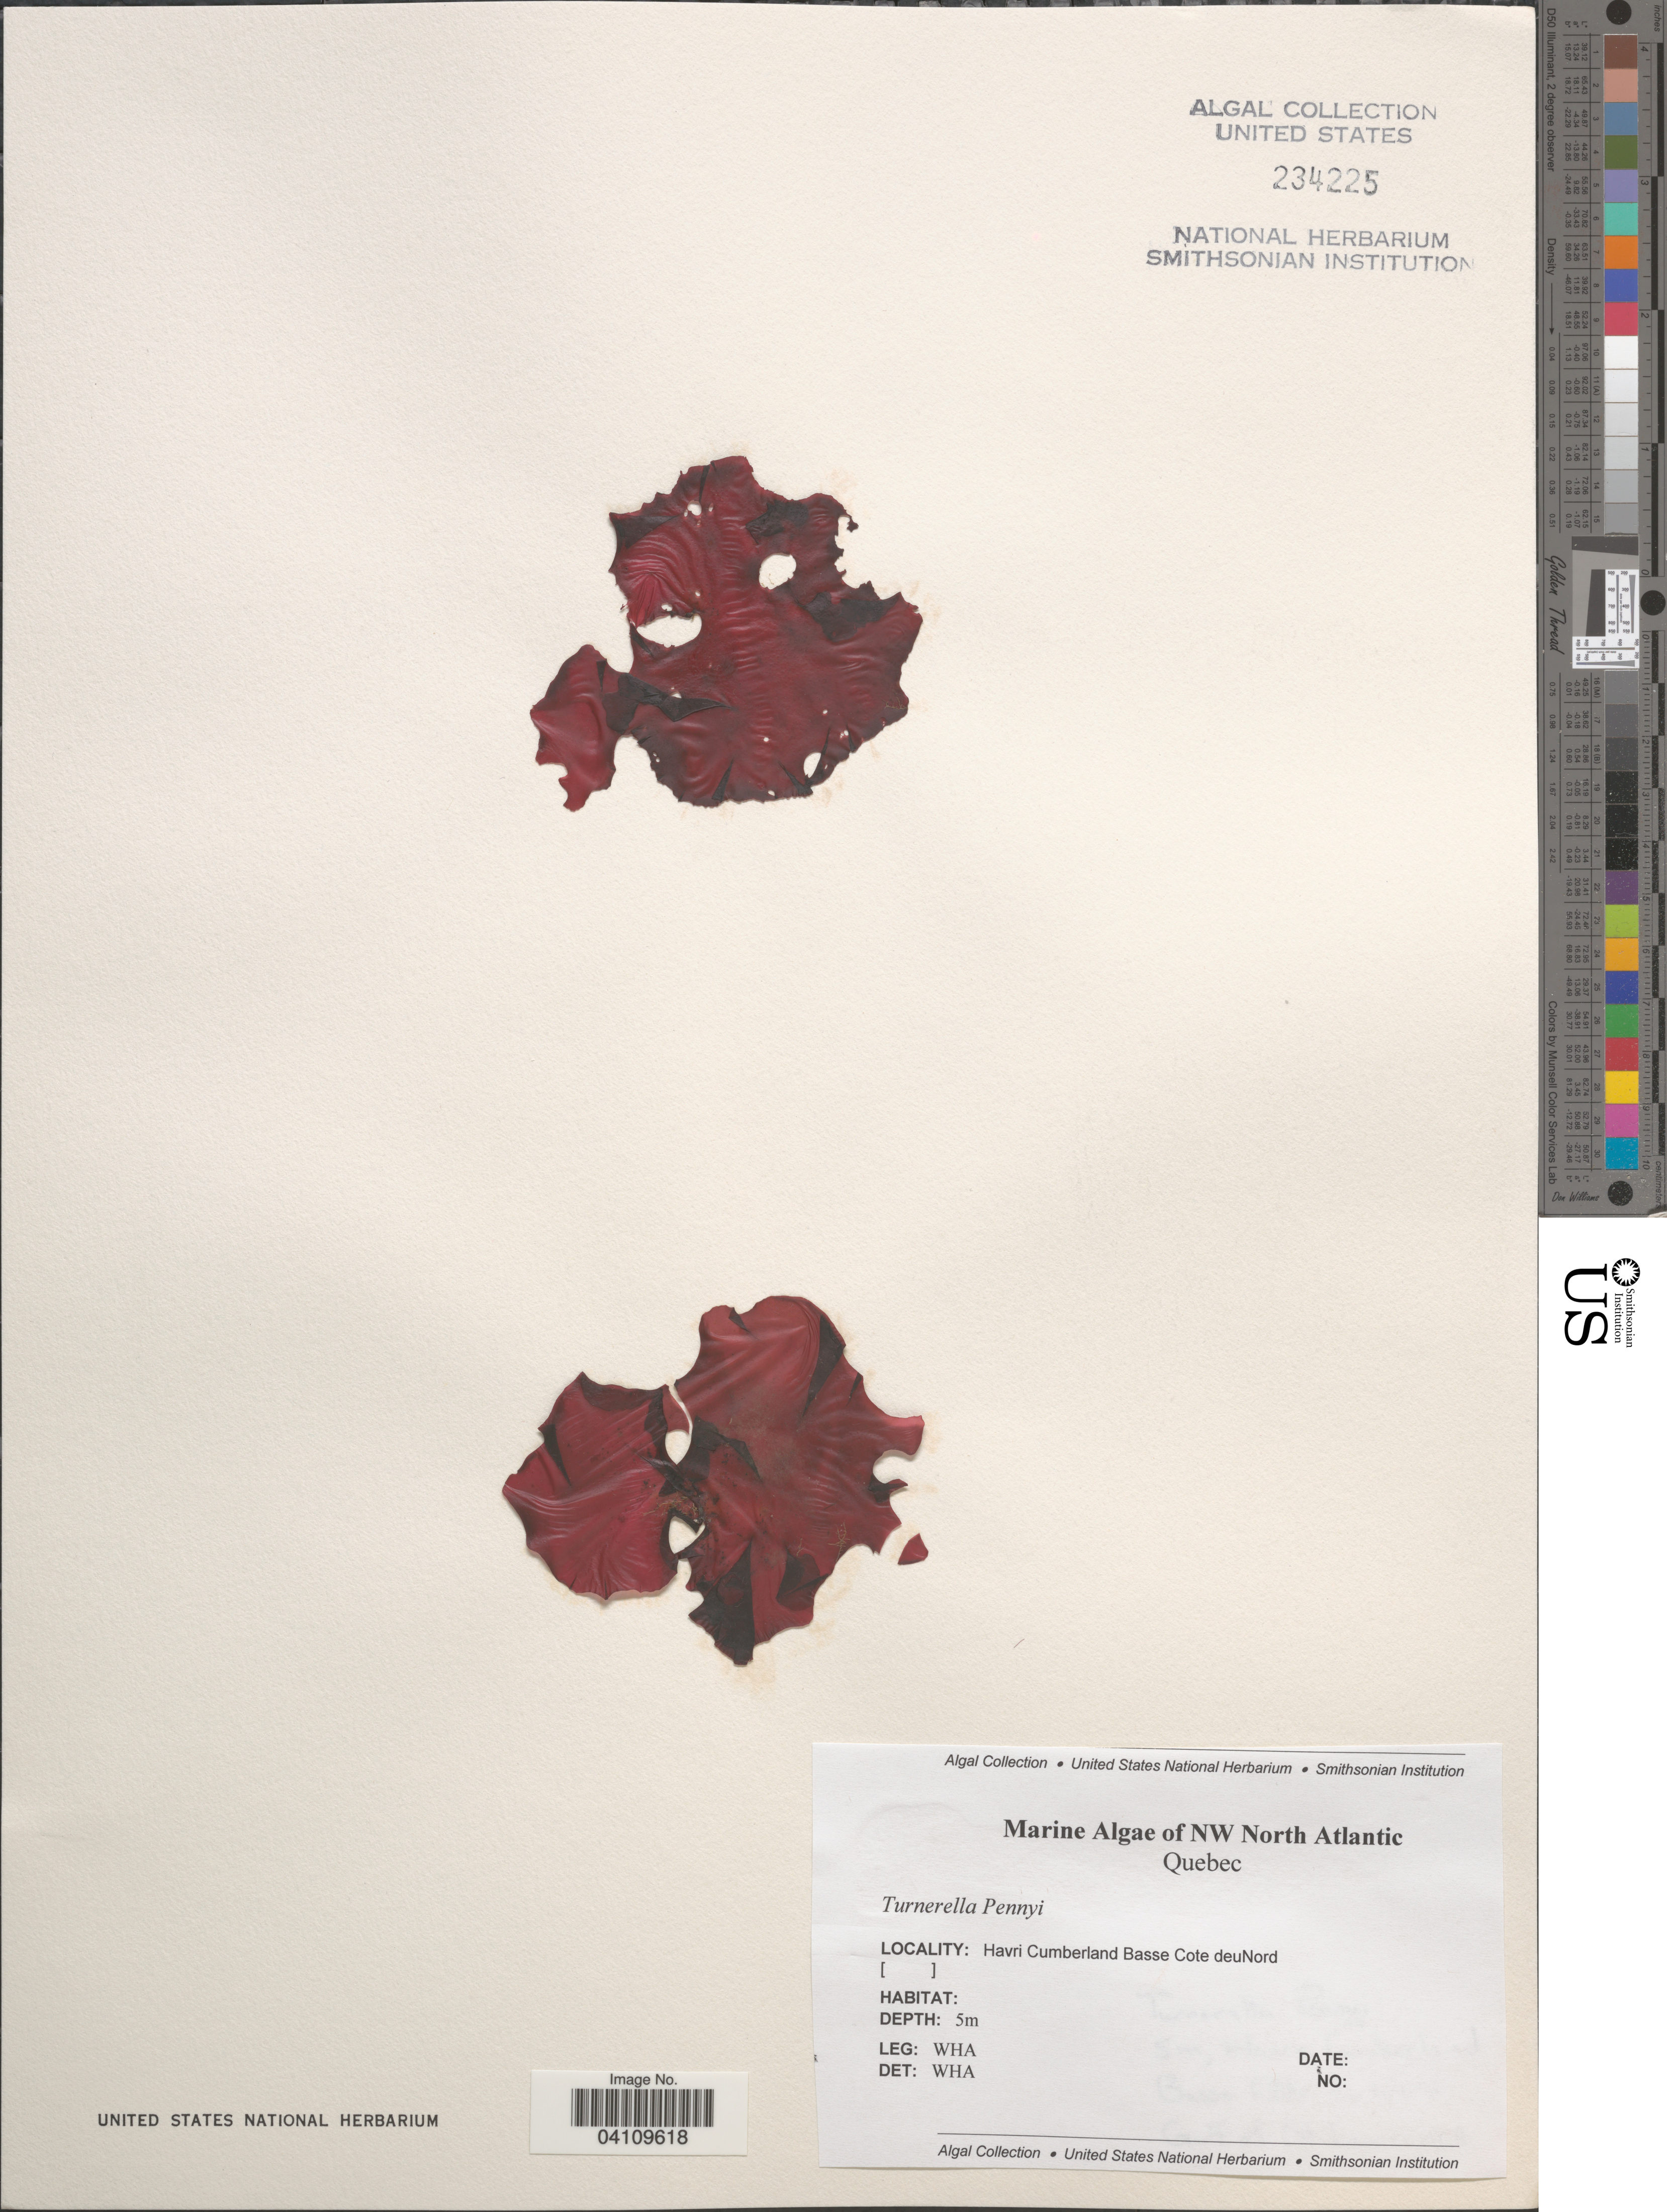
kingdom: Plantae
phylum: Rhodophyta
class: Florideophyceae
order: Gigartinales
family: Furcellariaceae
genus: Turnerella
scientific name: Turnerella pennyi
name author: (Harv.) F. Schmitz in Rosenv.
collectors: W. H. Adey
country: Canada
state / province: Quebec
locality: NW North Atlantic. Havri Cumberland Basse Cote deuNord.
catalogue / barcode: US 234225